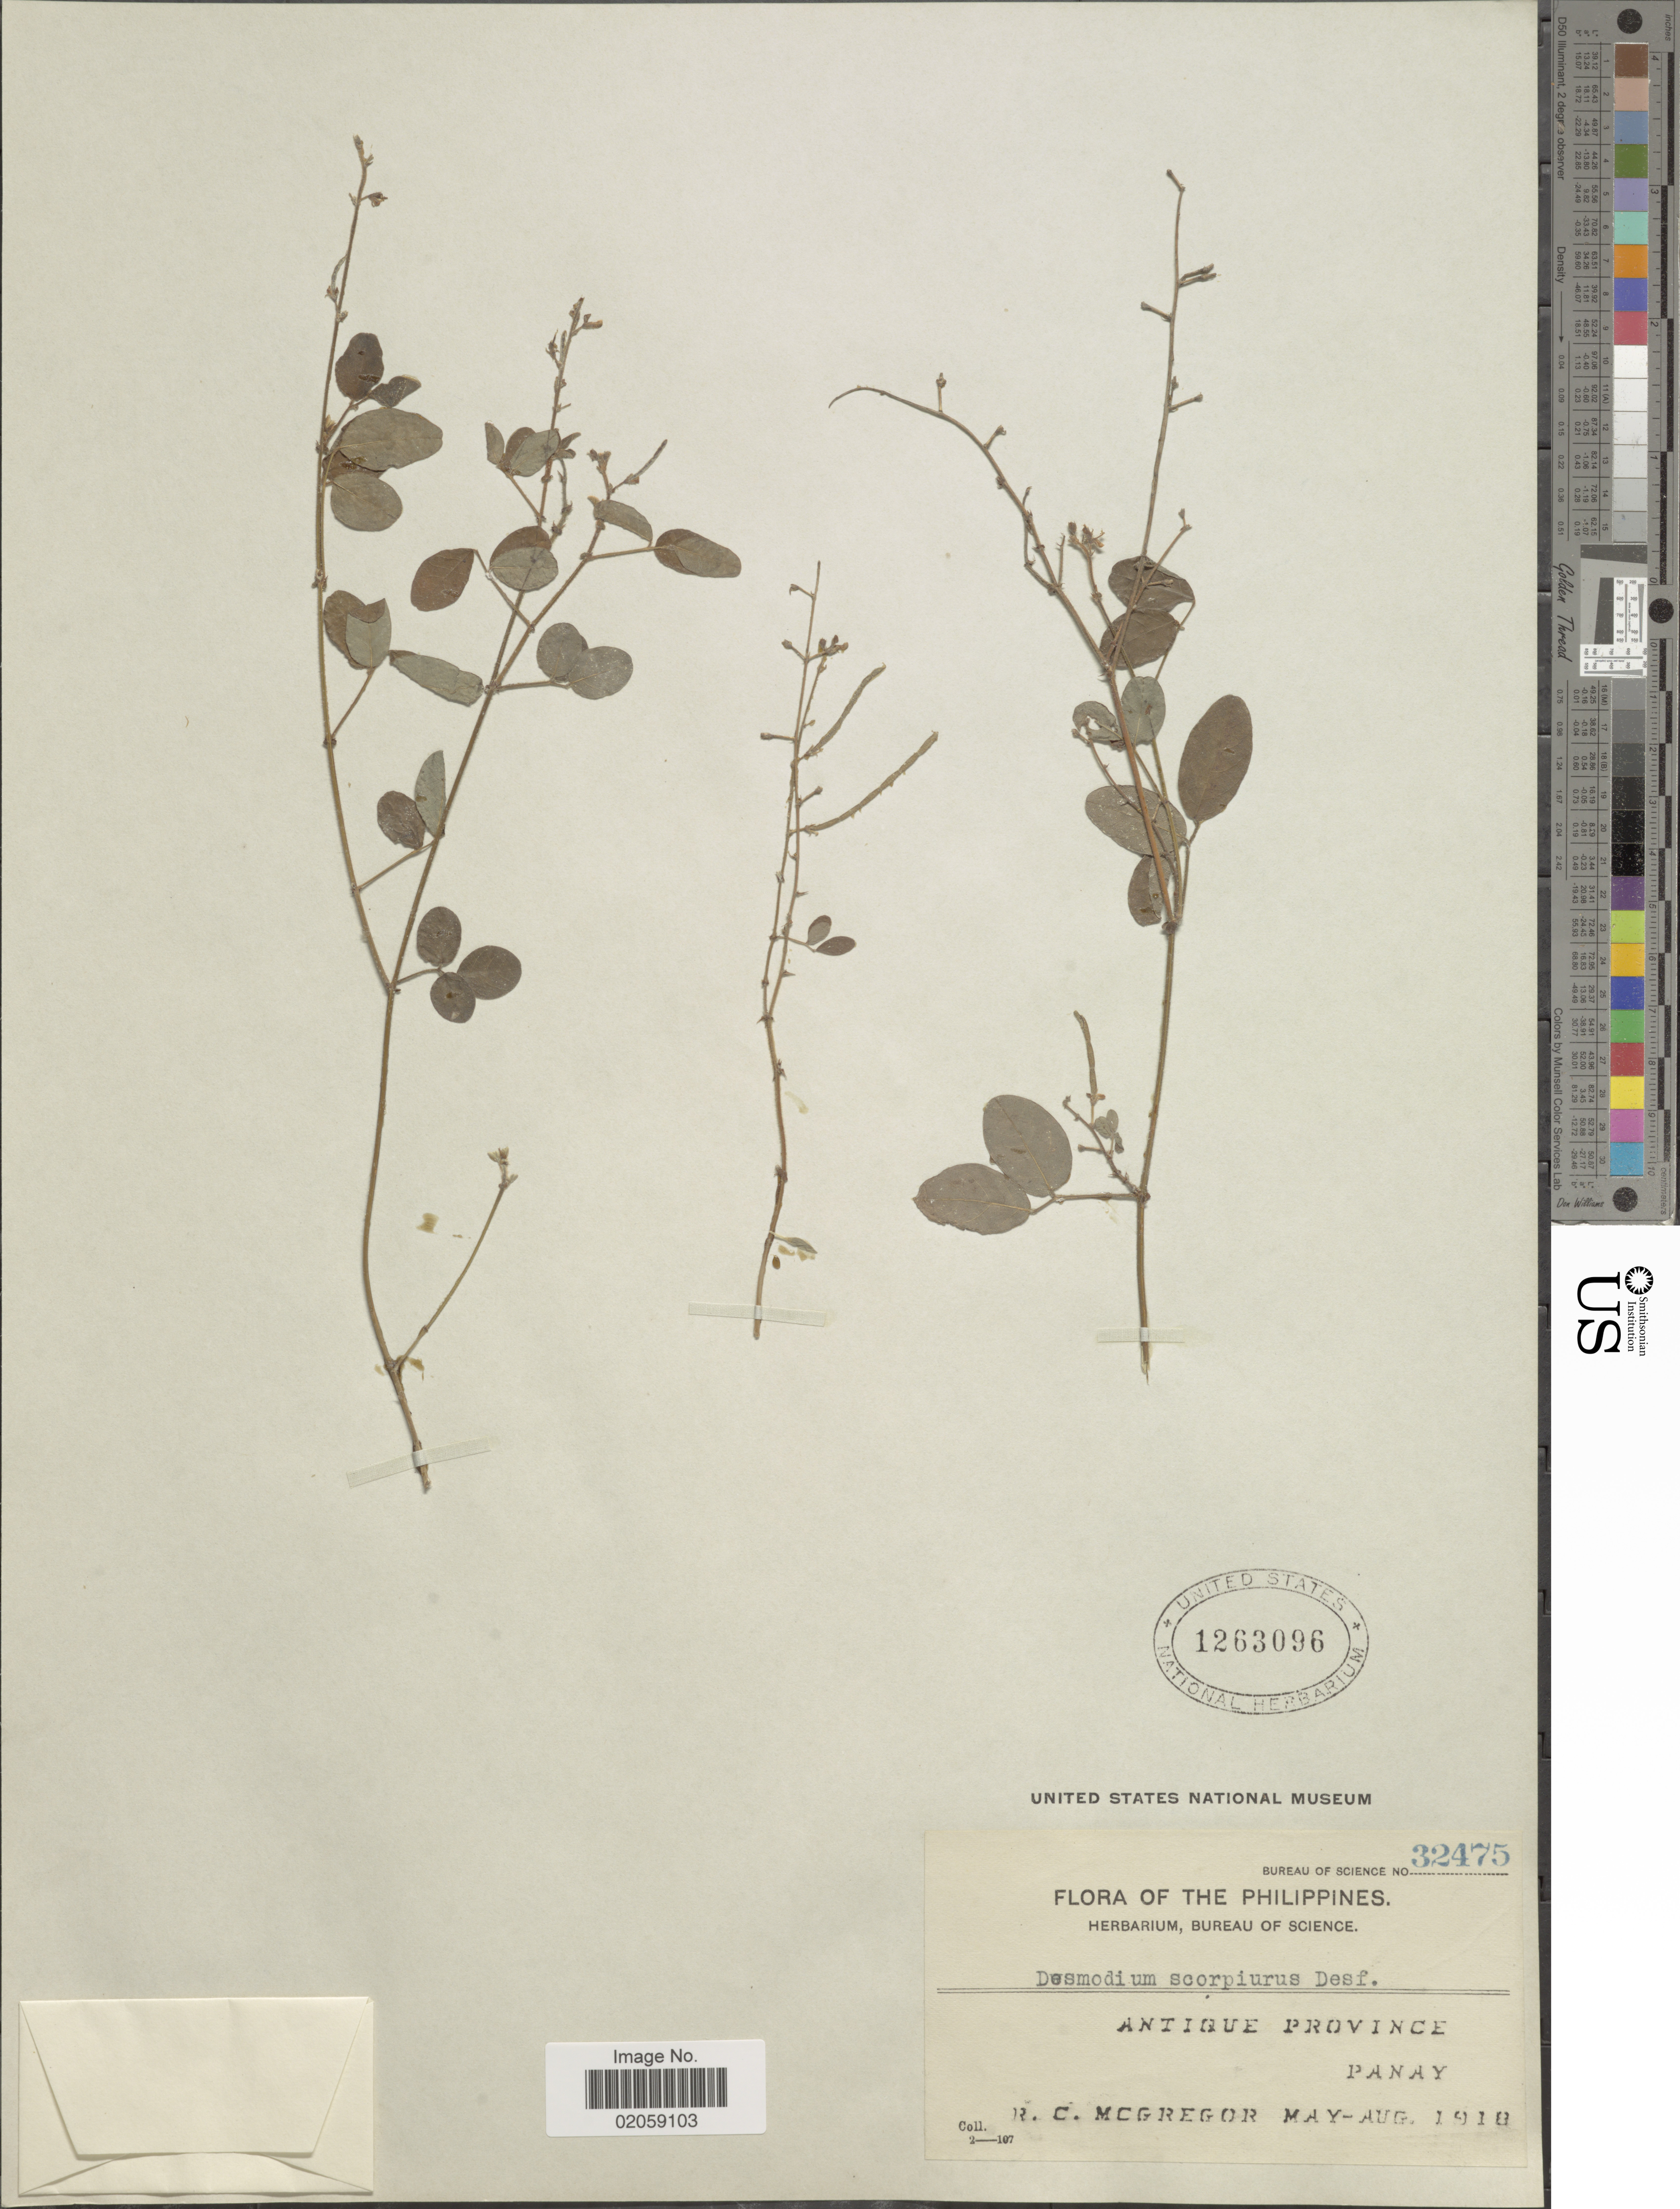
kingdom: Plantae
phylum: Tracheophyta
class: Magnoliopsida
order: Fabales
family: Fabaceae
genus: Desmodium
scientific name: Desmodium scorpiurus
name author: (Sw.) Desv. ex DC.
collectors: R. C. McGregor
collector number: Bureau of Science 32475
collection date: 1918-05/1918-08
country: Philippines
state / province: Western Visayas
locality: Antique Province. Panay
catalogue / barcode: US 1263096